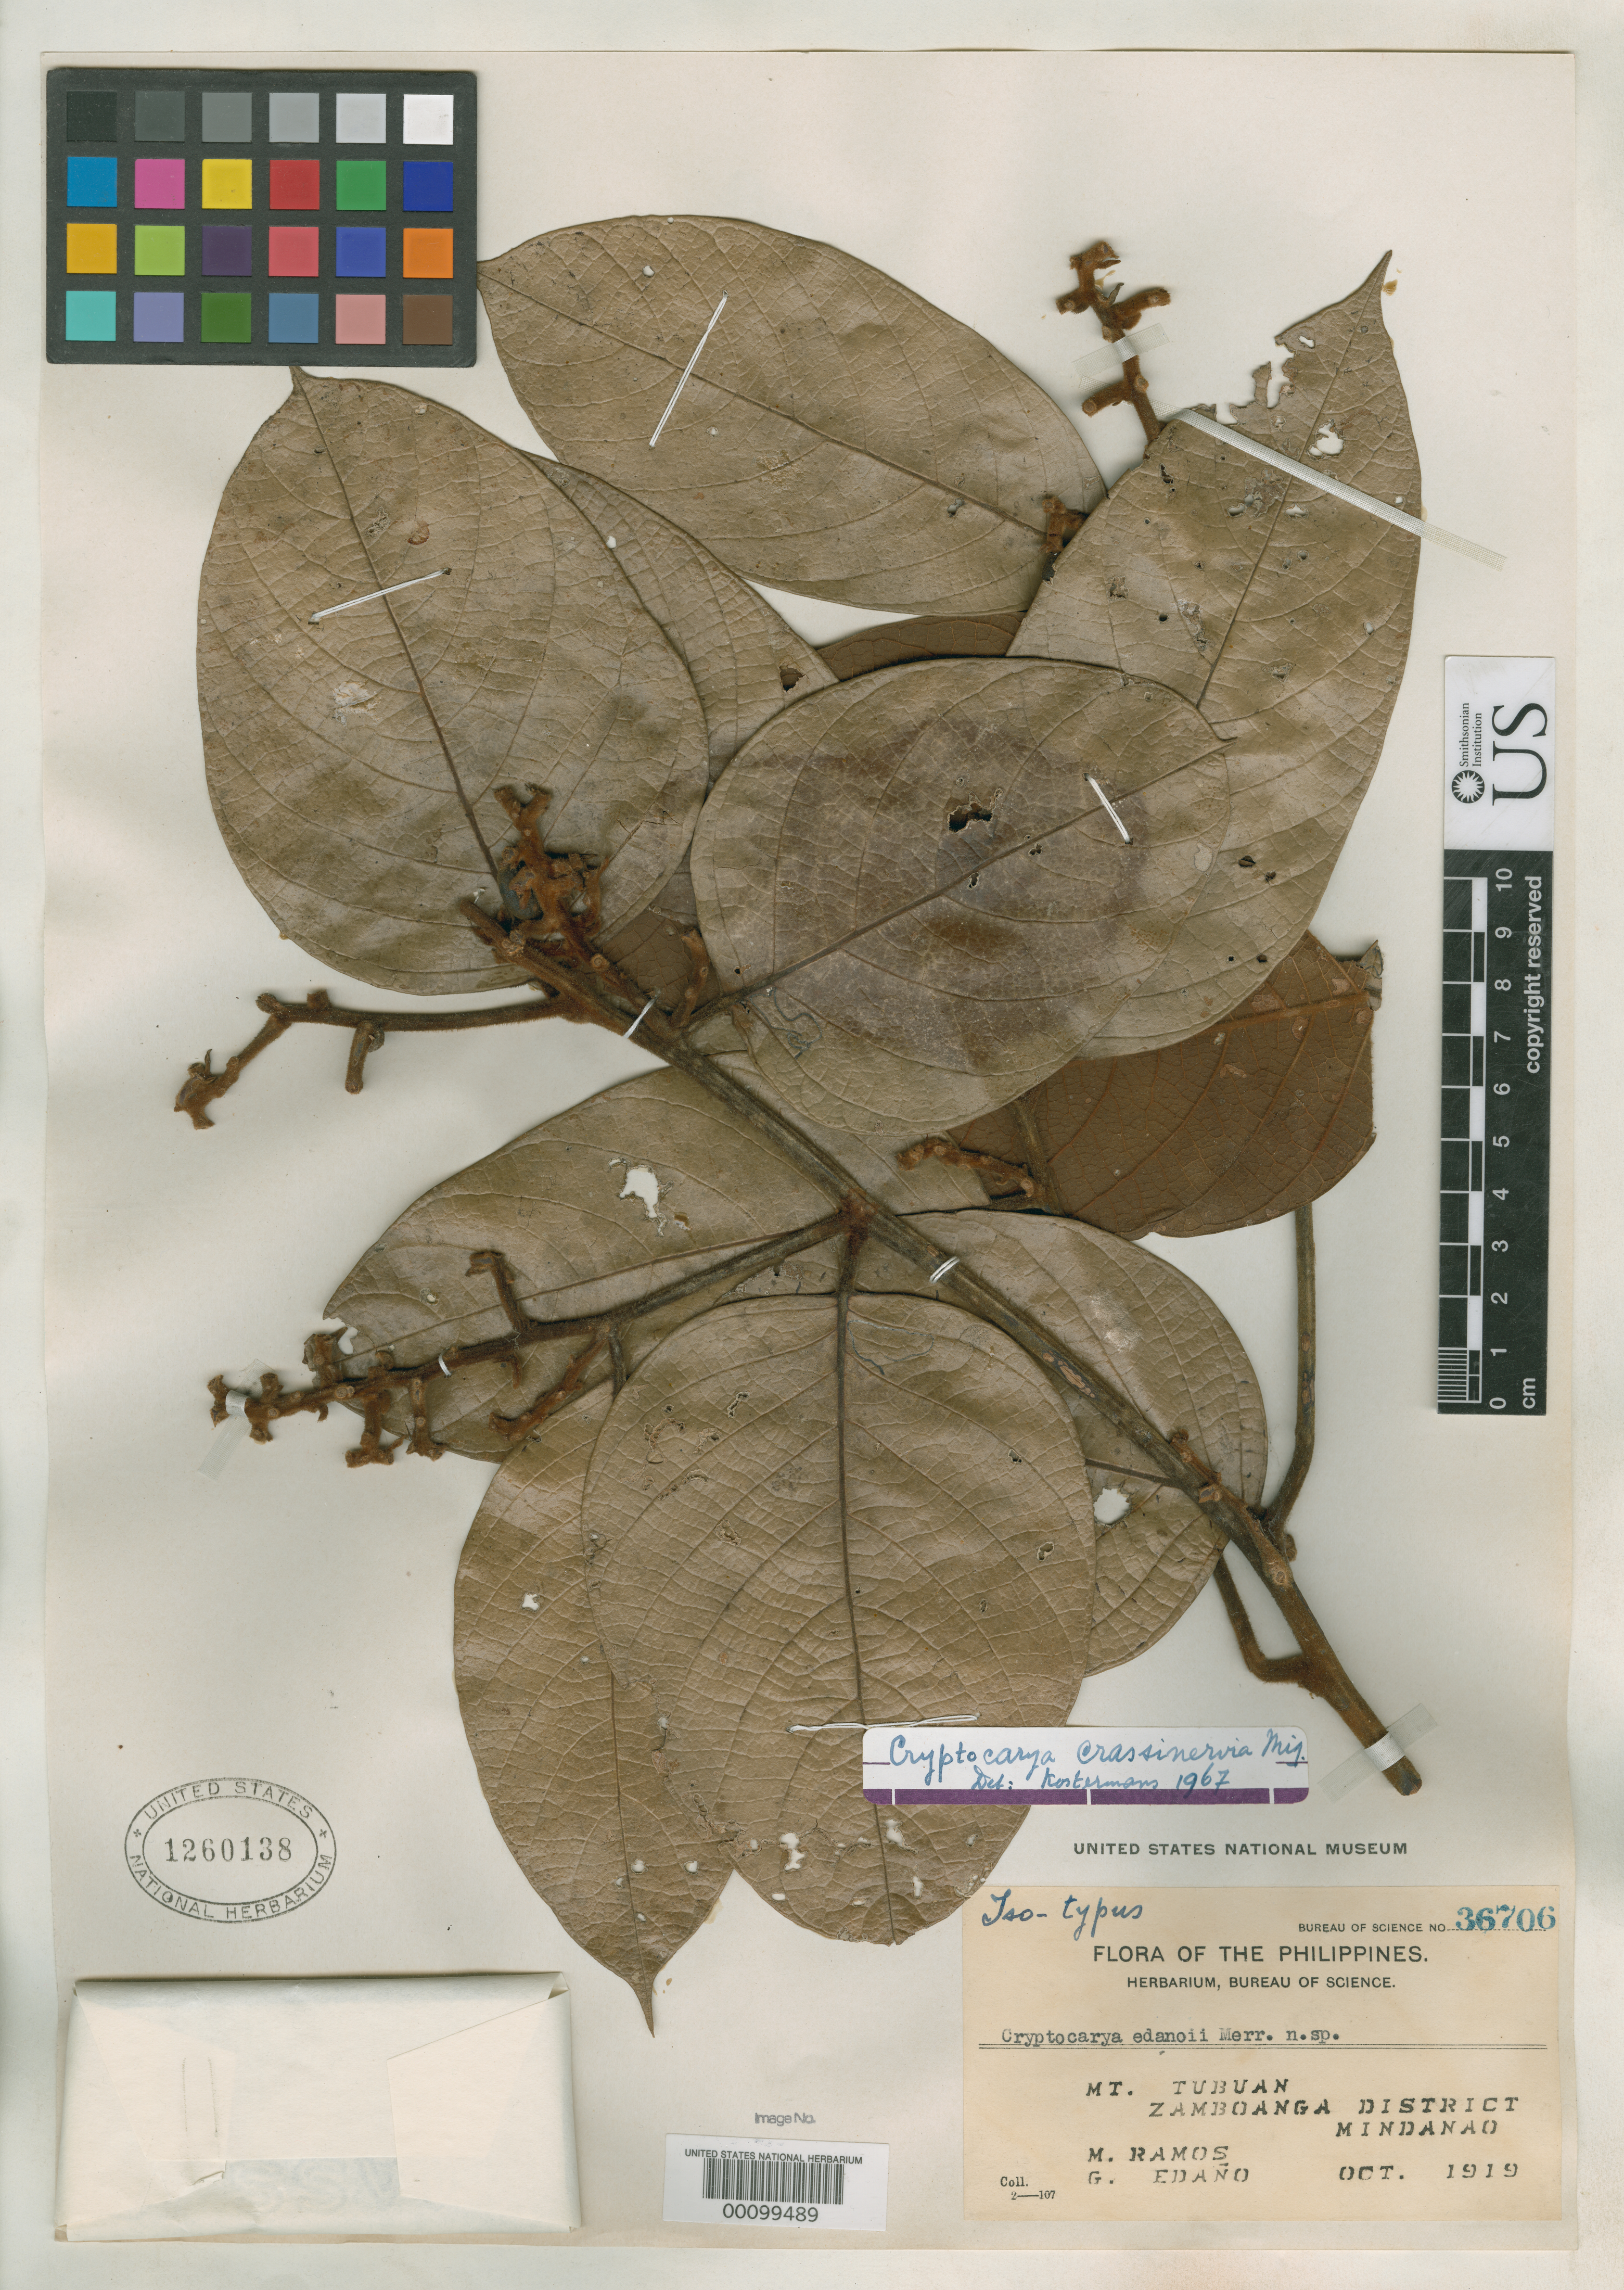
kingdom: Plantae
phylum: Tracheophyta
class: Magnoliopsida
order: Laurales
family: Lauraceae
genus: Cryptocarya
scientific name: Cryptocarya edanoii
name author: Merr.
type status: Isotype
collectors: M. Ramos & G. E. Edaño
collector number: Bur. Sci. 36706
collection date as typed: Oct 1919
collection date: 1919-10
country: Philippines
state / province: Zamboanga Peninsula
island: Mindanao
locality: Mt. Tubuan.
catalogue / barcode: US 1260138